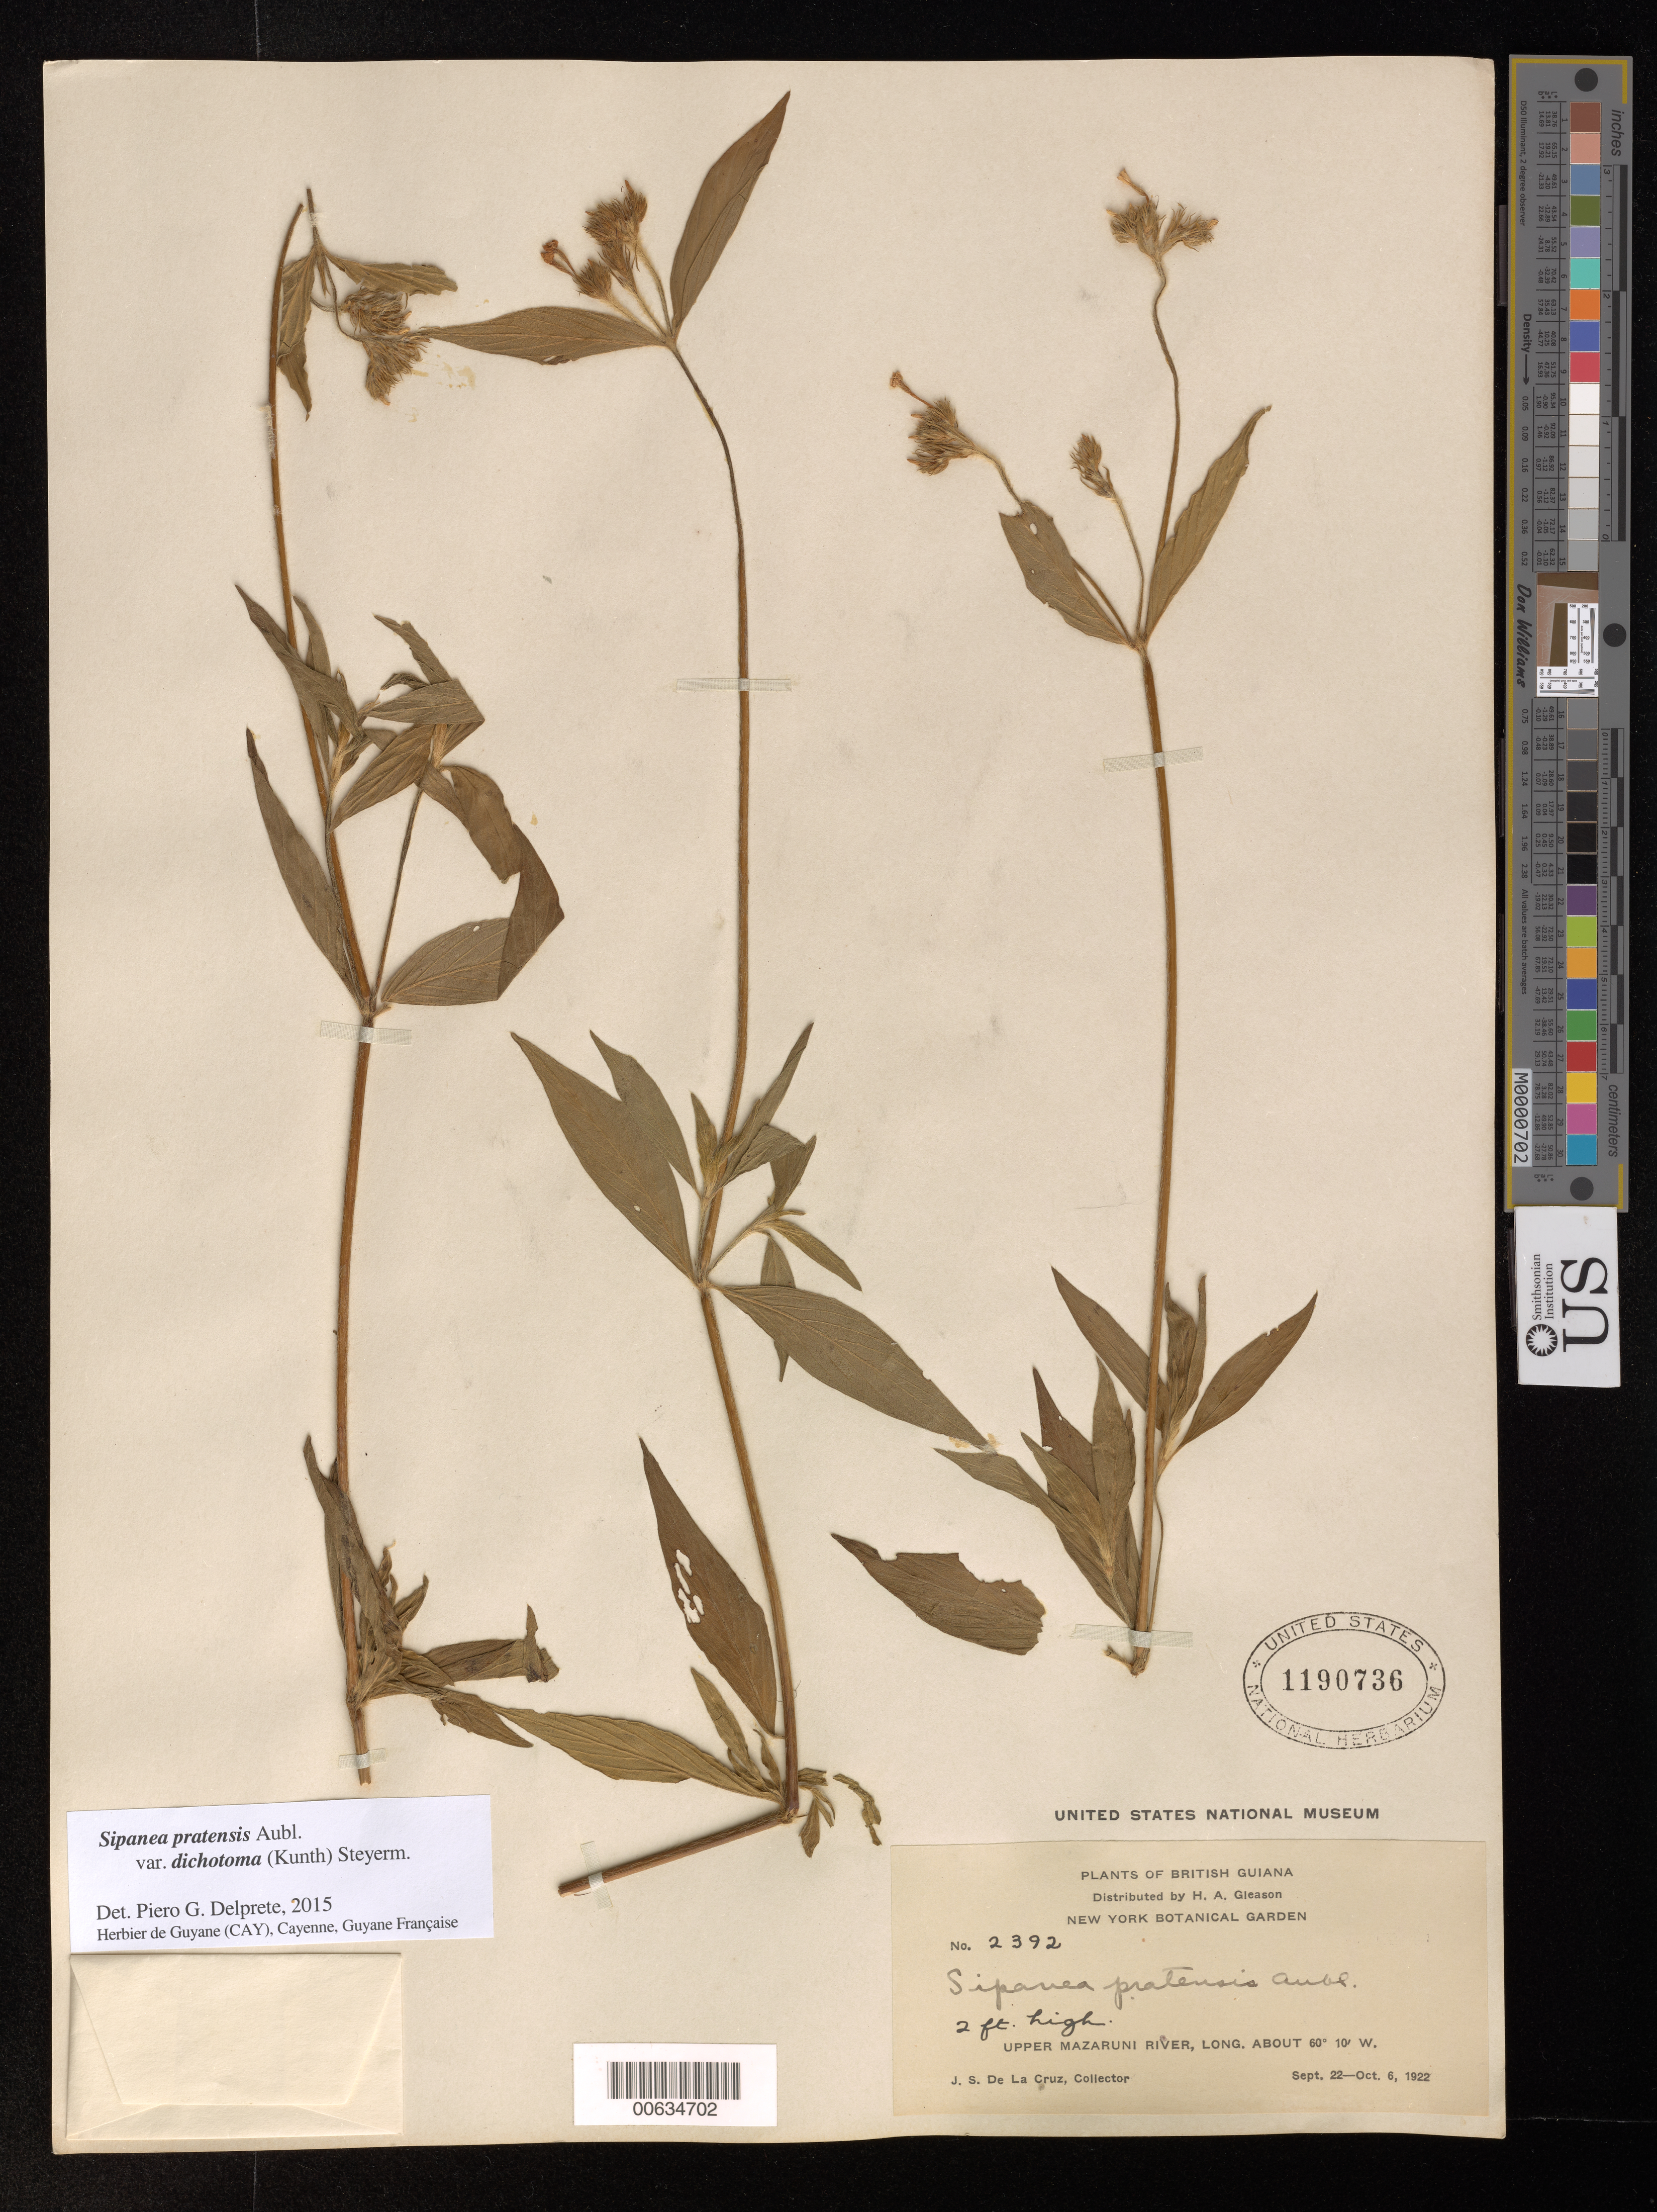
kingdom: Plantae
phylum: Tracheophyta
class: Magnoliopsida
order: Gentianales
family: Rubiaceae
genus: Sipanea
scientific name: Sipanea pratensis var. dichotoma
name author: (Kunth) Steyerm.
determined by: Delprete, P. G., Herb. de Guyane Cay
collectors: J. S. de la Cruz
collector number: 2392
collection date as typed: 22-Sep-22 to 6-Oct-22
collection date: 1922-09-22/1922-10-06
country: Guyana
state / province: Cuyuni-Mazaruni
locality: Upper Mazaruni R.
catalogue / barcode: US 1190736